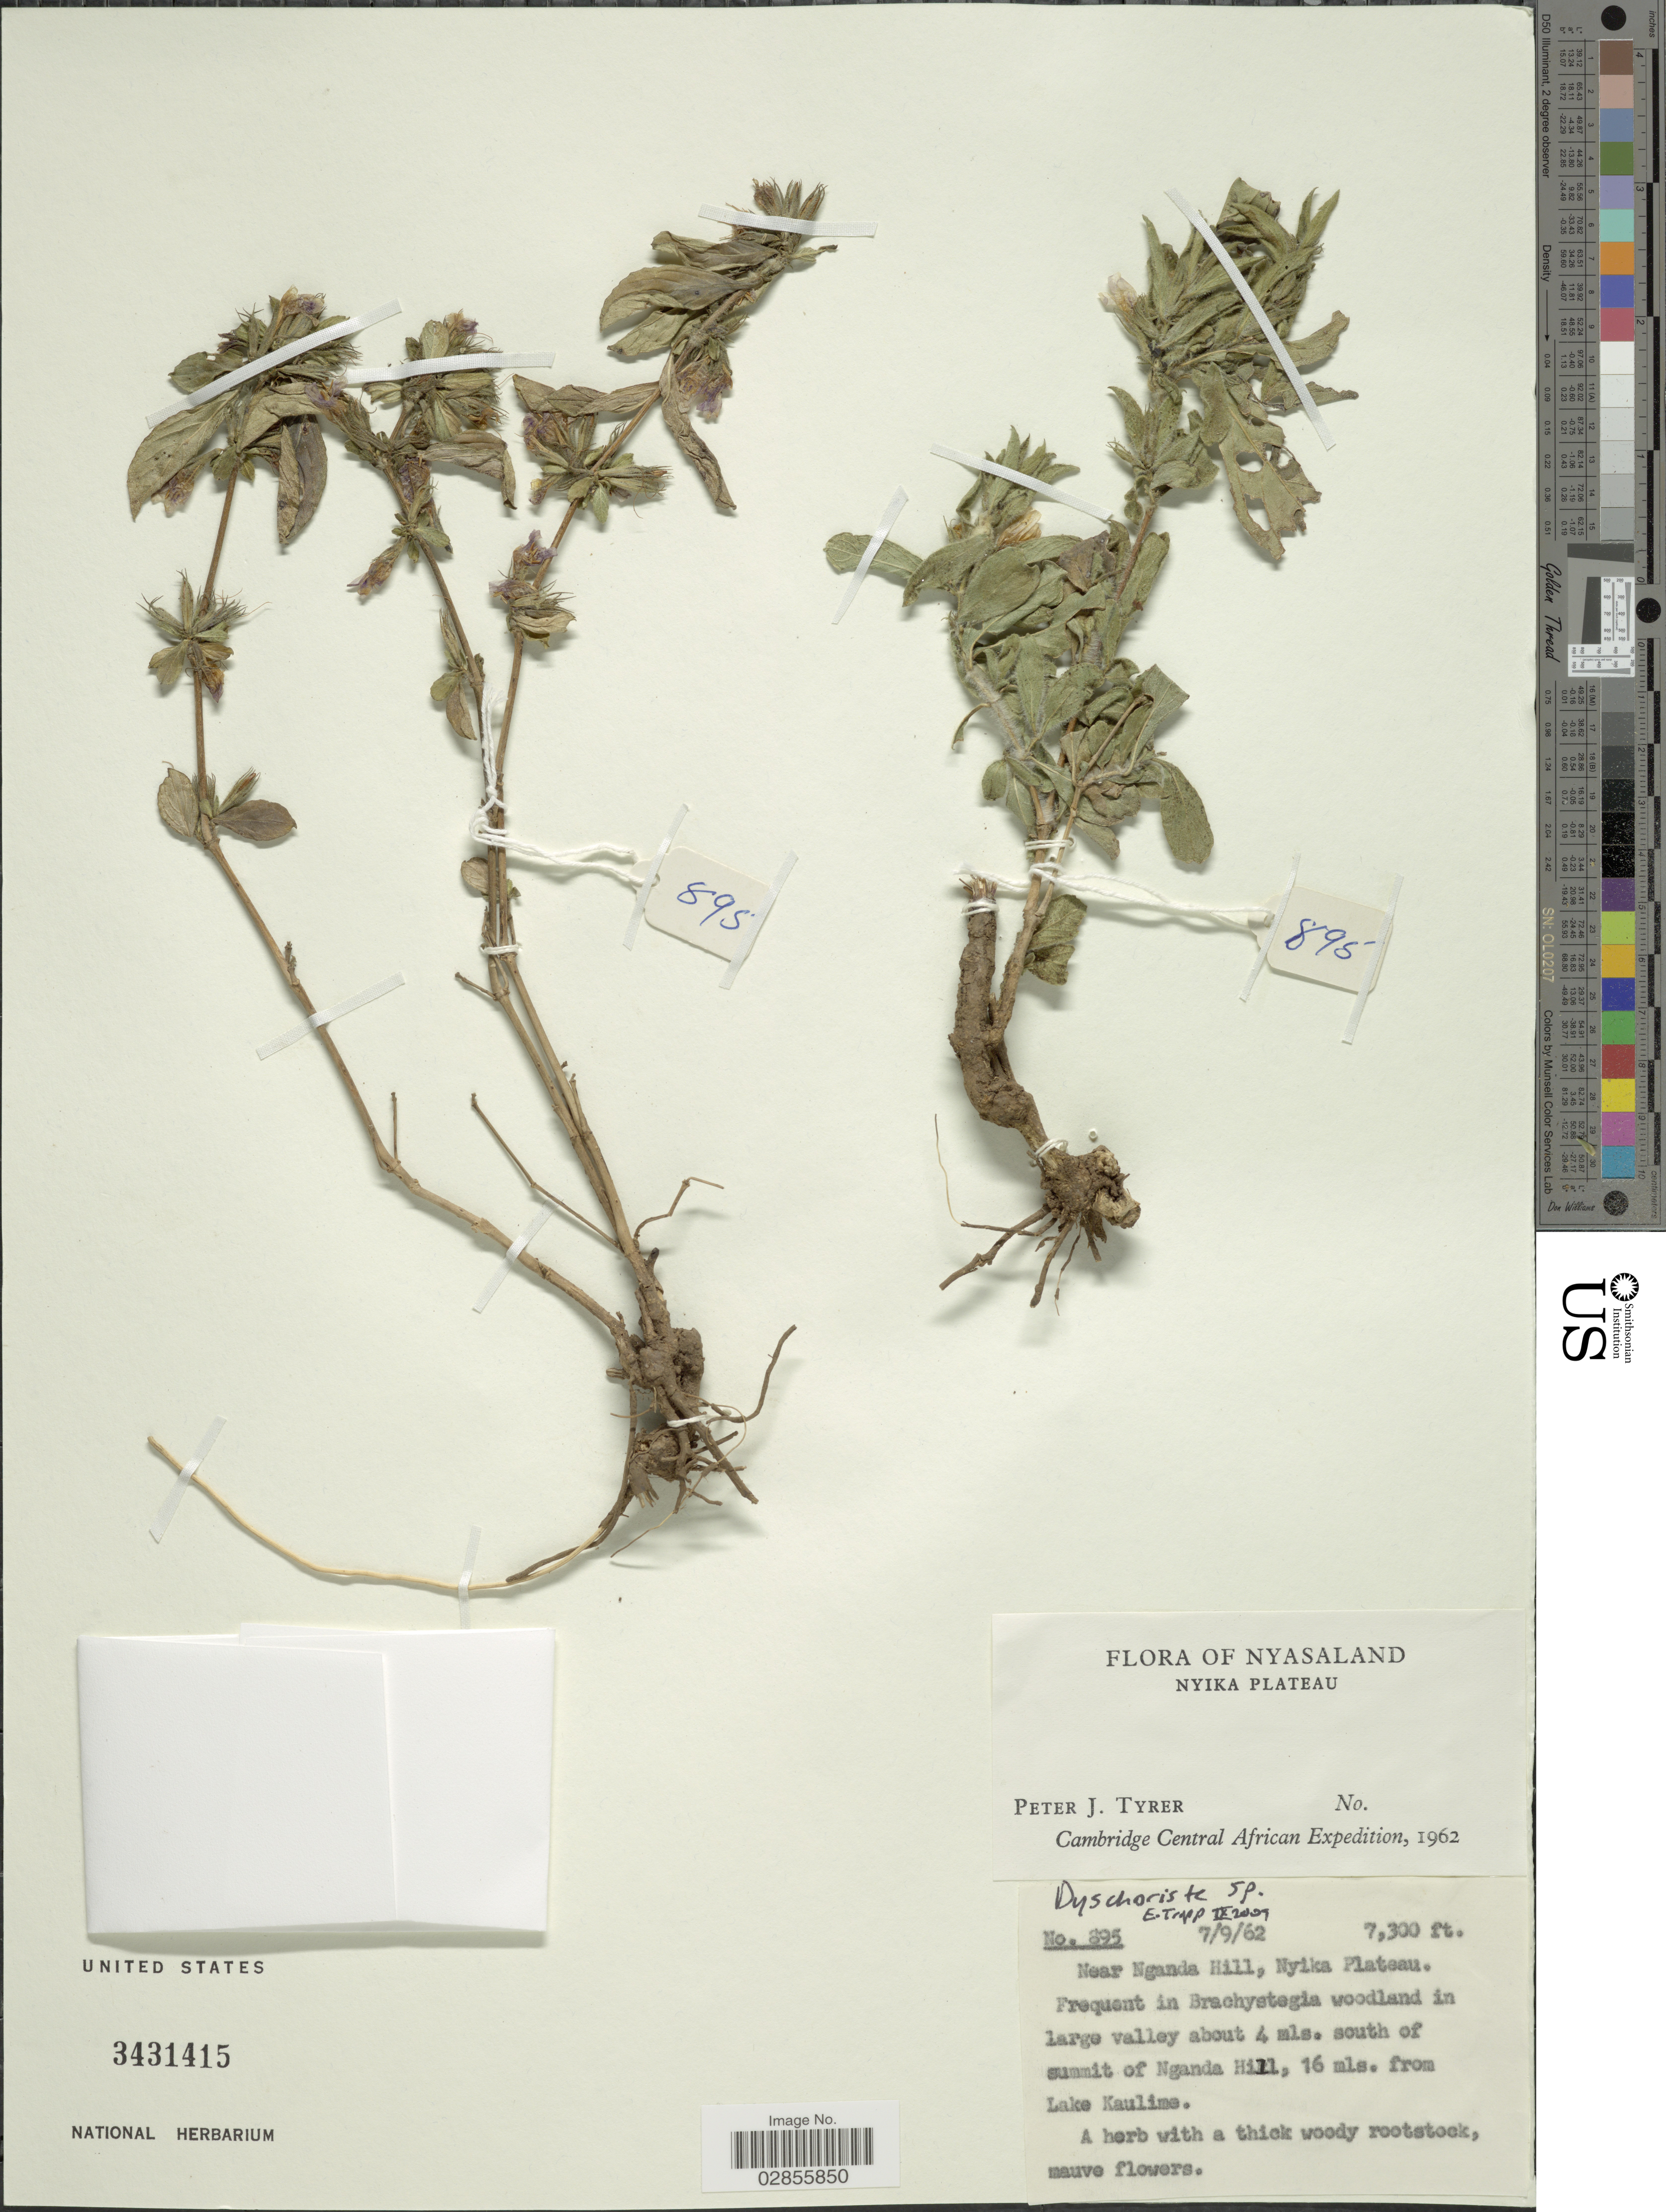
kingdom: Plantae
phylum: Tracheophyta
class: Magnoliopsida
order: Lamiales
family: Acanthaceae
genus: Dyschoriste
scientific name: Dyschoriste sp.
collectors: P. Tyrer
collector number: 895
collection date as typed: Transcribed d/m/y: 7/9/62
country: Malawi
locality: Nyika Plateau. Near Nganda Hill, Nyika Plateau. About 4 mls. south of summit of Nganda Hill, 16 mls. from Lake Kaulime.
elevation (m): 2225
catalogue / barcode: US 3431415